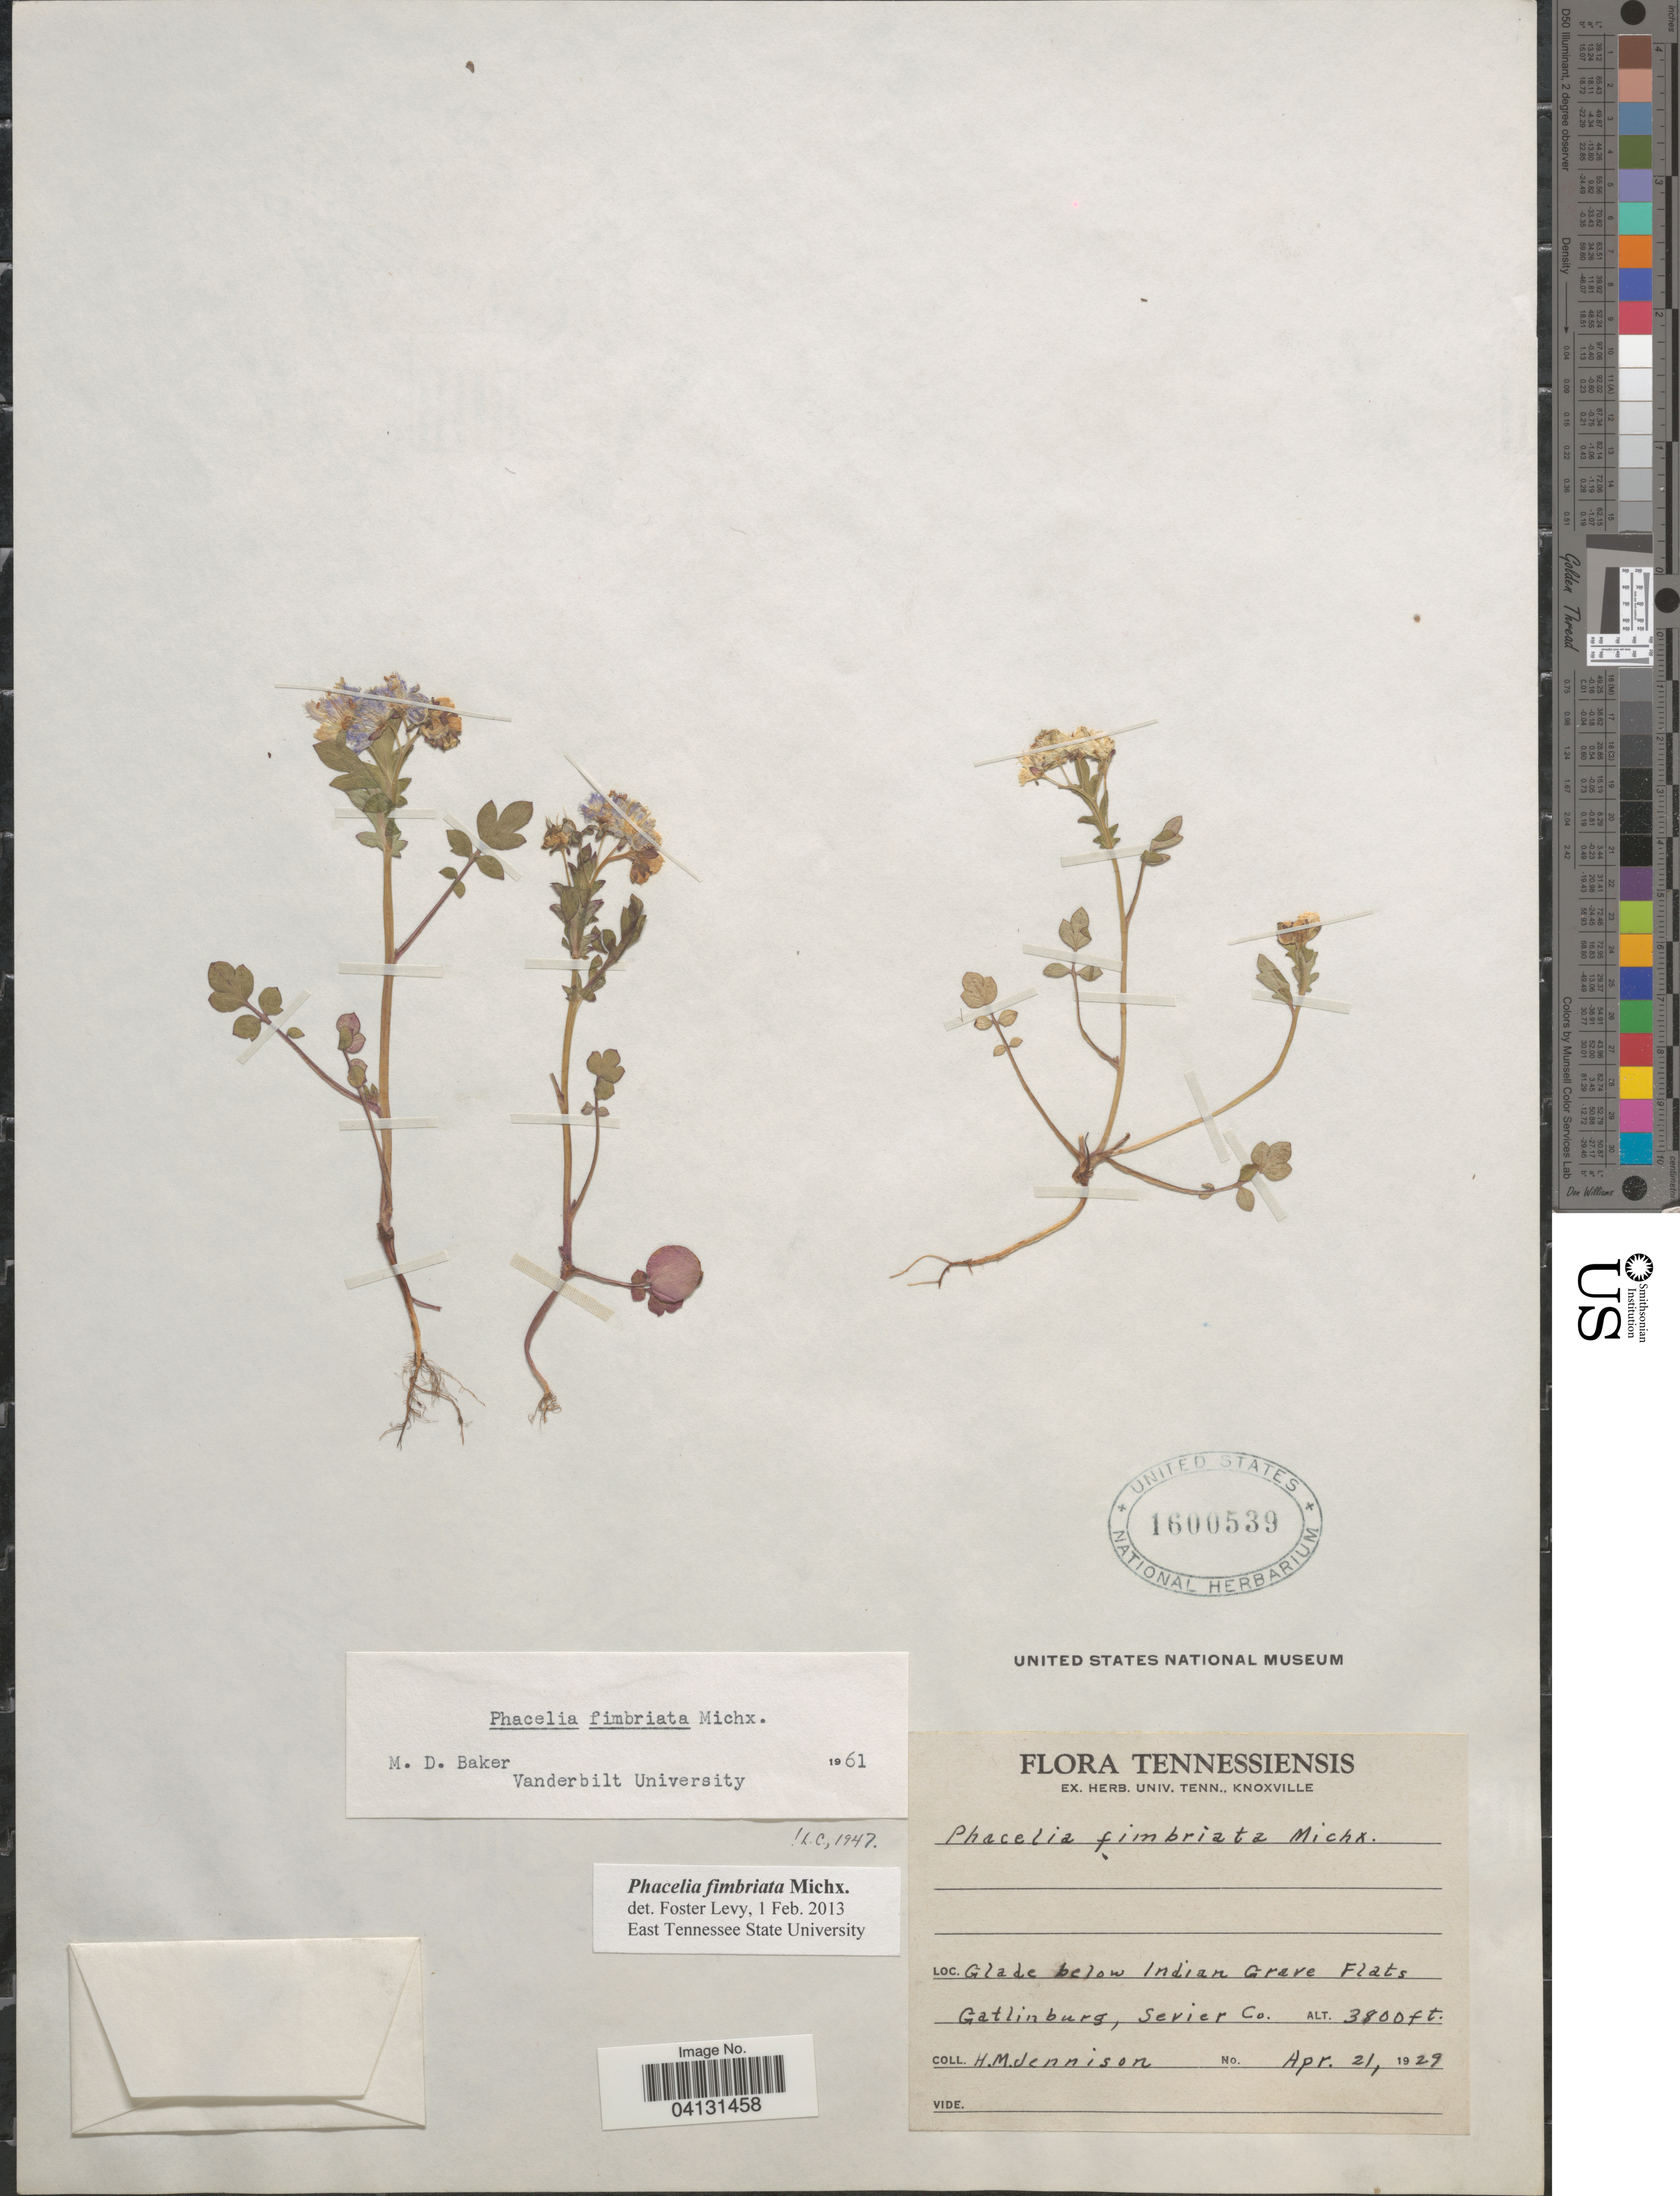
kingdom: Plantae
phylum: Tracheophyta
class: Magnoliopsida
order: Boraginales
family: Hydrophyllaceae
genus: Phacelia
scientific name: Phacelia fimbriata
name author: Michx.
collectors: H. Jennison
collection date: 1929-04-21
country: United States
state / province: Tennessee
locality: Glade below Indian Grave Flats Gatlinburg, Sevier Co.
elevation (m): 1158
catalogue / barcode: US 1600539